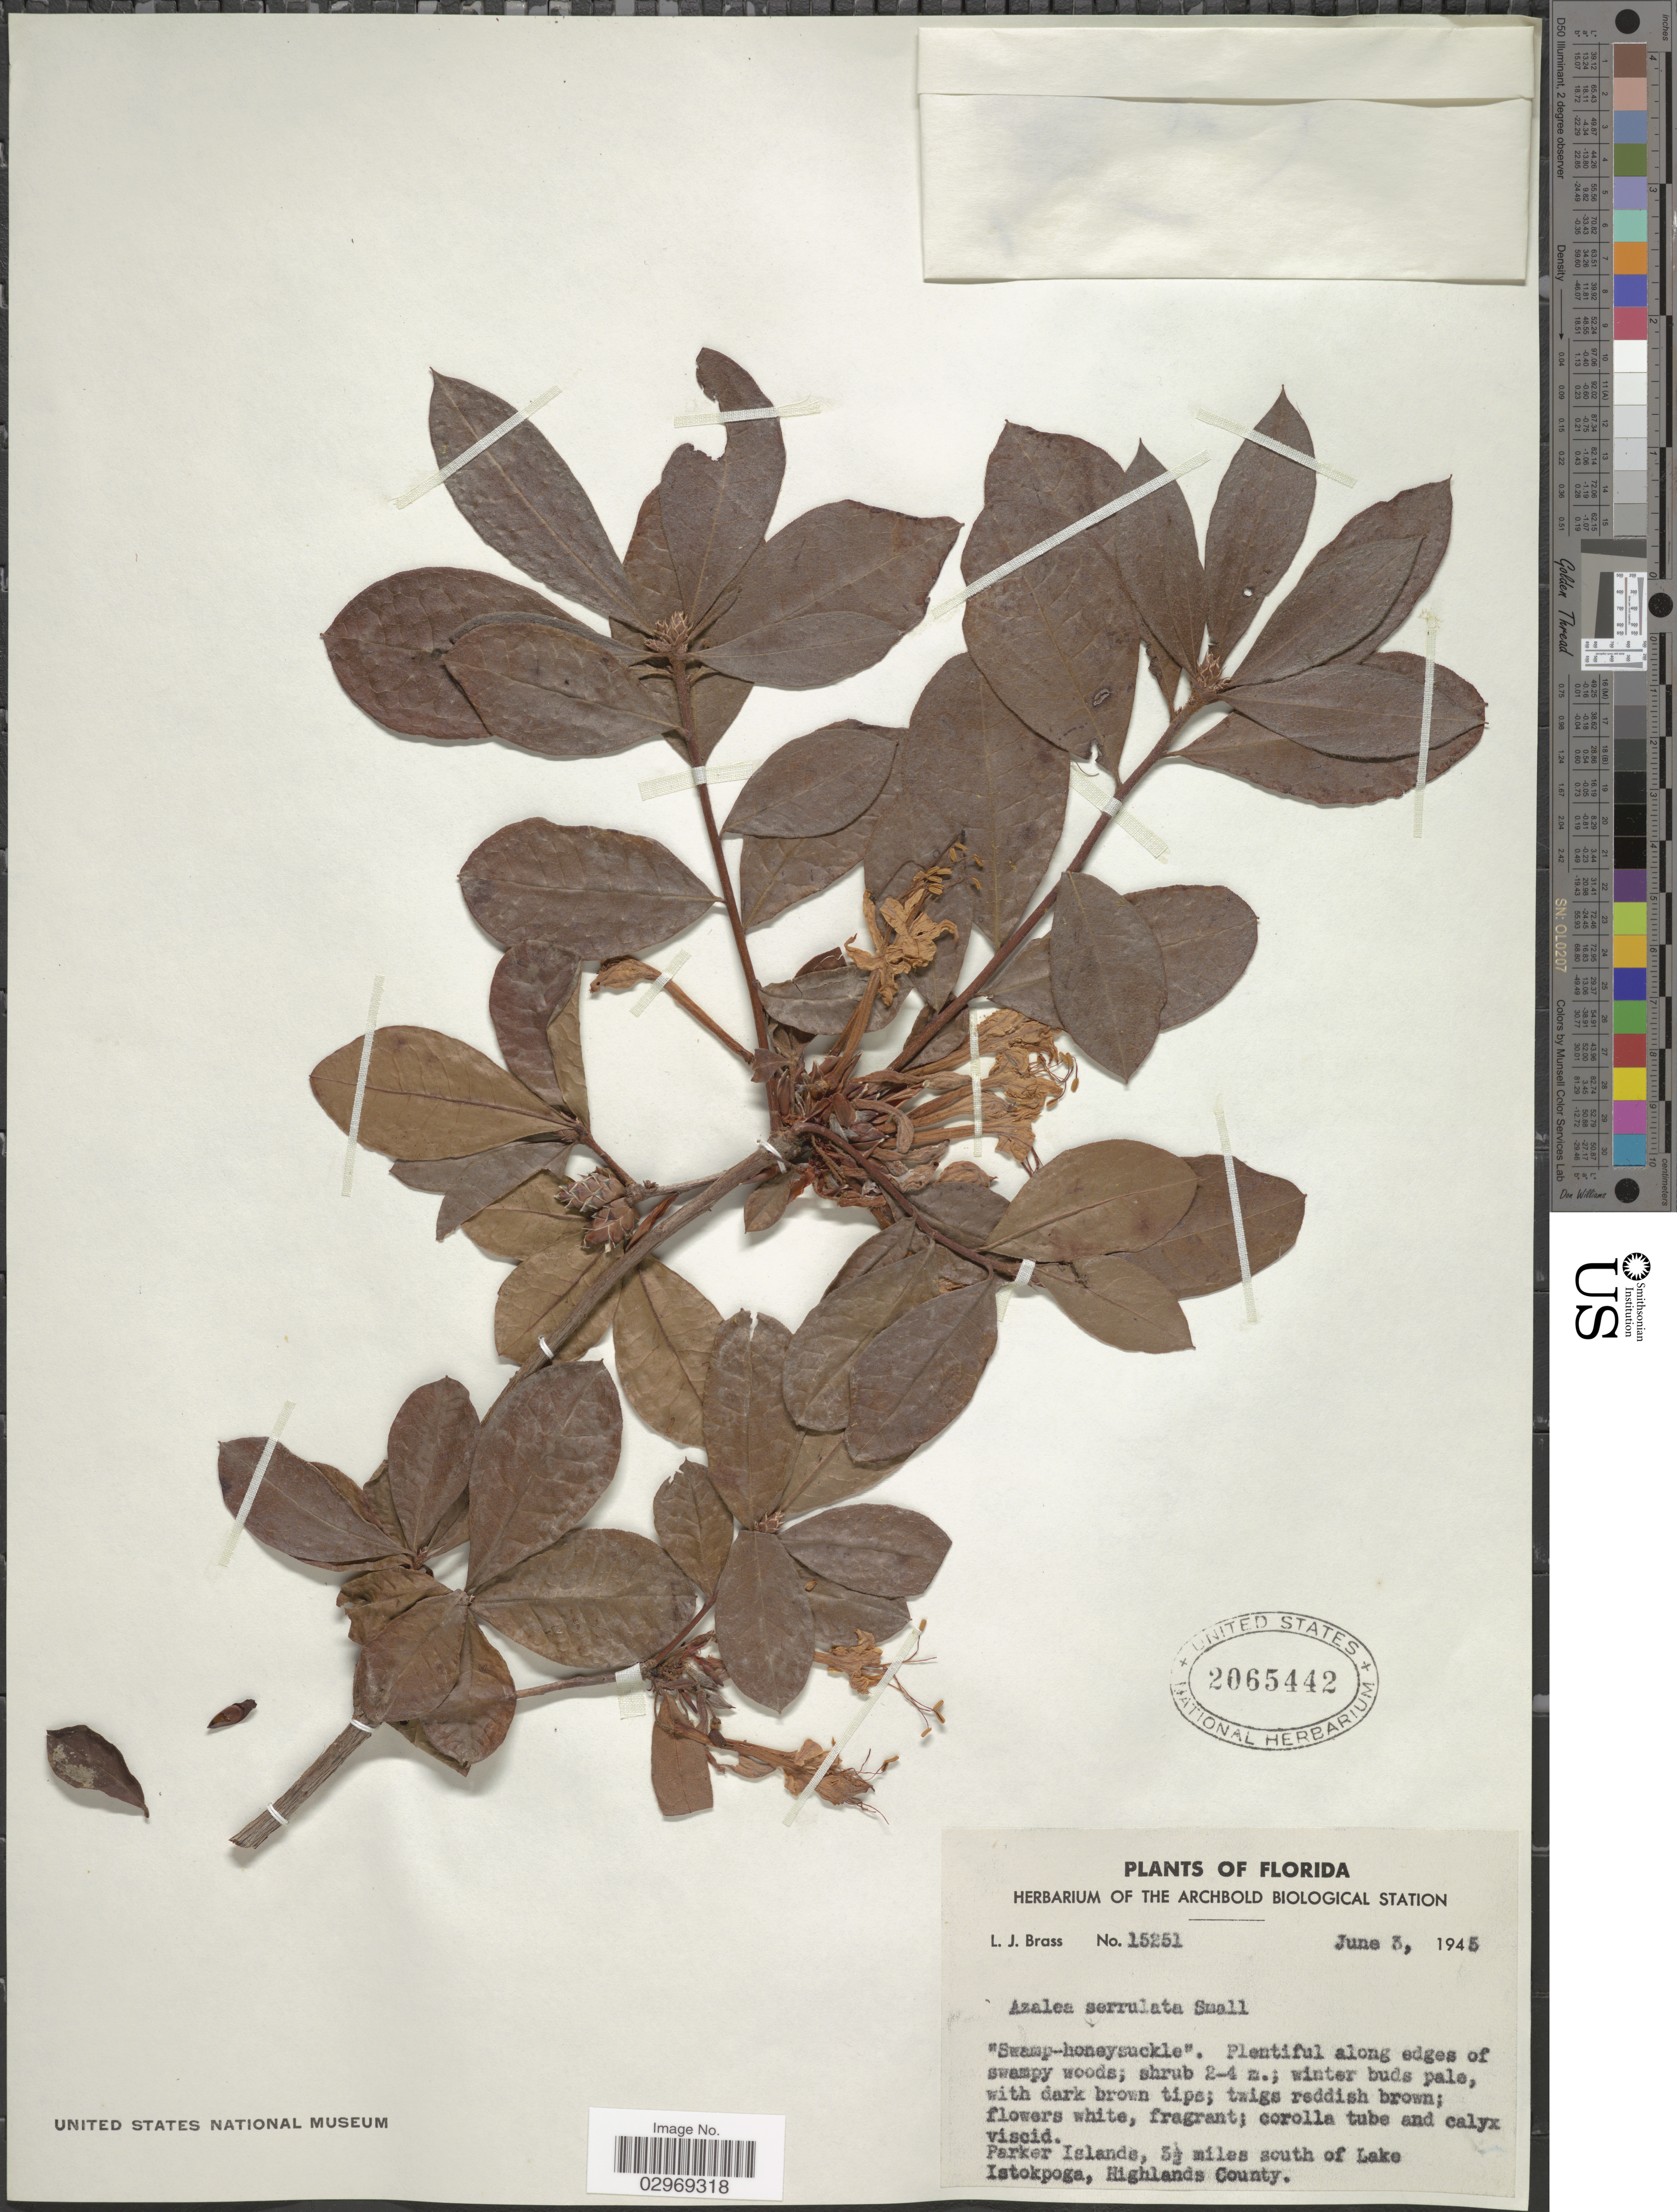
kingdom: Plantae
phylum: Tracheophyta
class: Magnoliopsida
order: Ericales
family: Ericaceae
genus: Rhododendron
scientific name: Rhododendron serrulatum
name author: (Small) Millais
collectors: L. J. Brass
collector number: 15251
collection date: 1945-06-03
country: United States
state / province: Florida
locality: Parker Islands, 3½ miles south of Lake Istokpoga, Highlands County.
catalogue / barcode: US 2065442